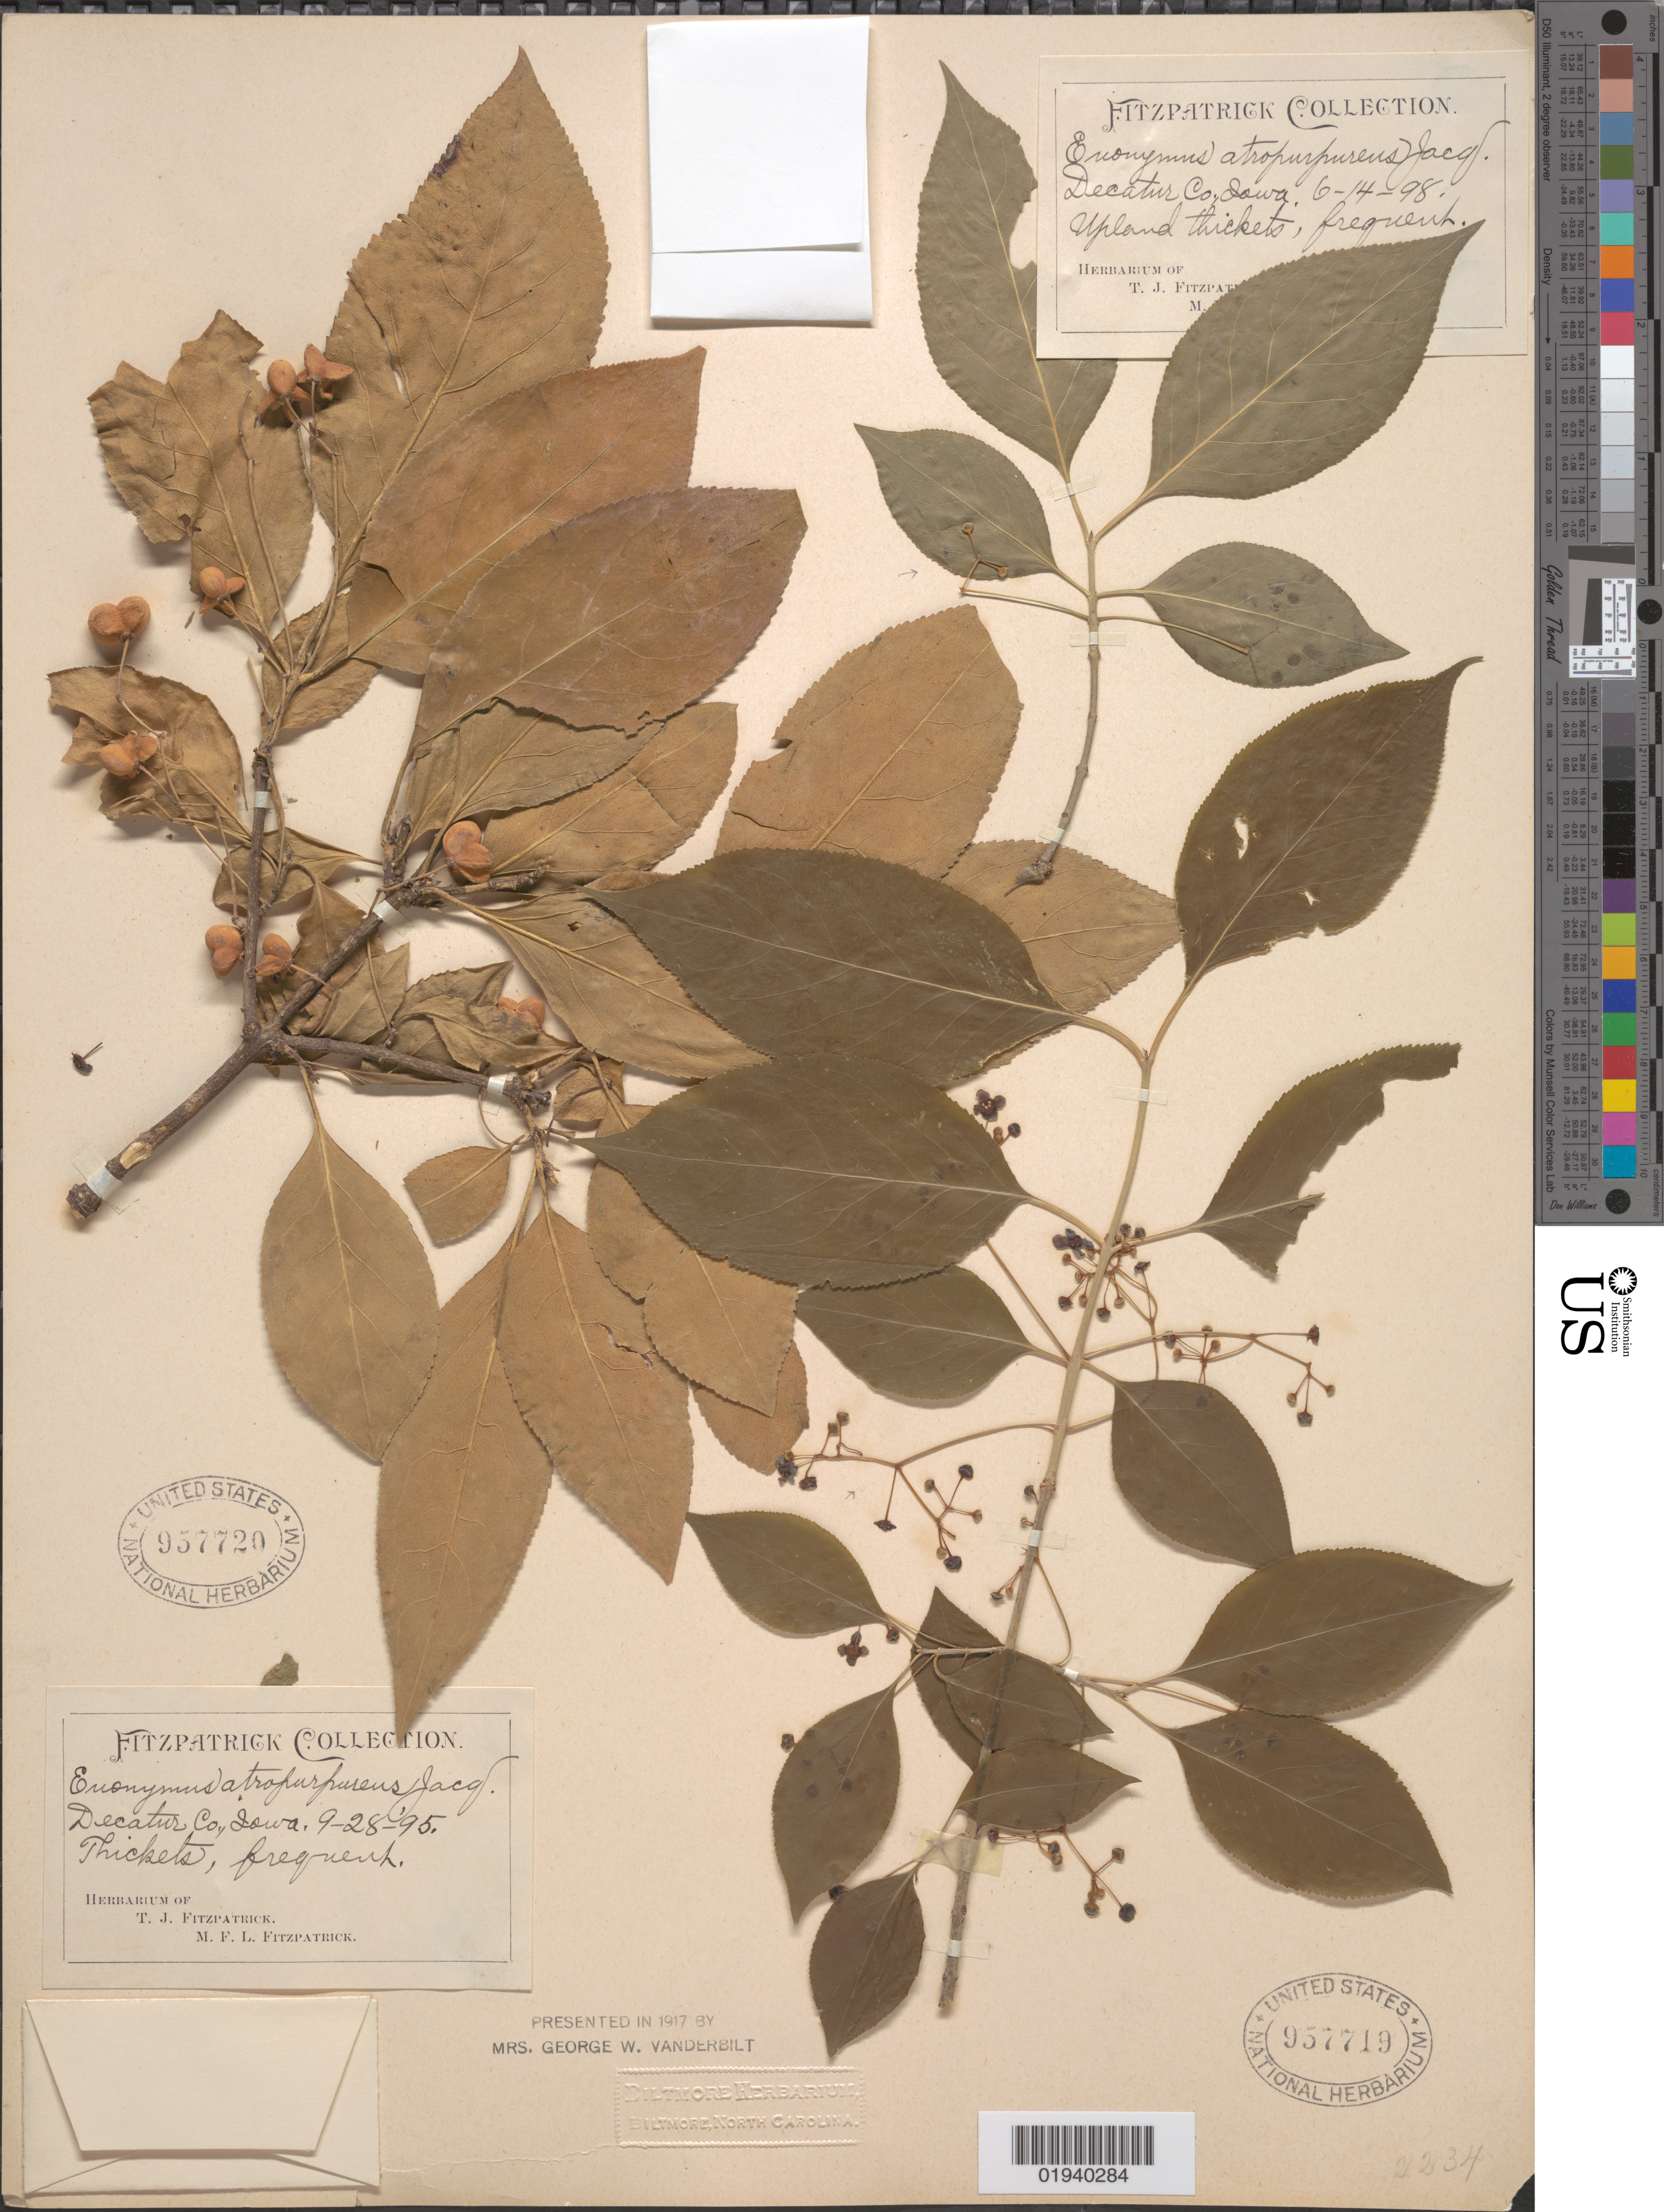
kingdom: Plantae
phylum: Tracheophyta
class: Magnoliopsida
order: Celastrales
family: Celastraceae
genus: Euonymus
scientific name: Euonymus atropurpureus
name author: Jacq.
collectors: ex herb. T. J. Fitzpatrick M. F. L. Fitzpatrick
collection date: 1898-06-14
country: United States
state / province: Iowa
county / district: Decatur County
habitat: Upland thickets, frequent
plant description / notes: Mounted on same sheet as US# 957720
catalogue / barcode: US 957719-2